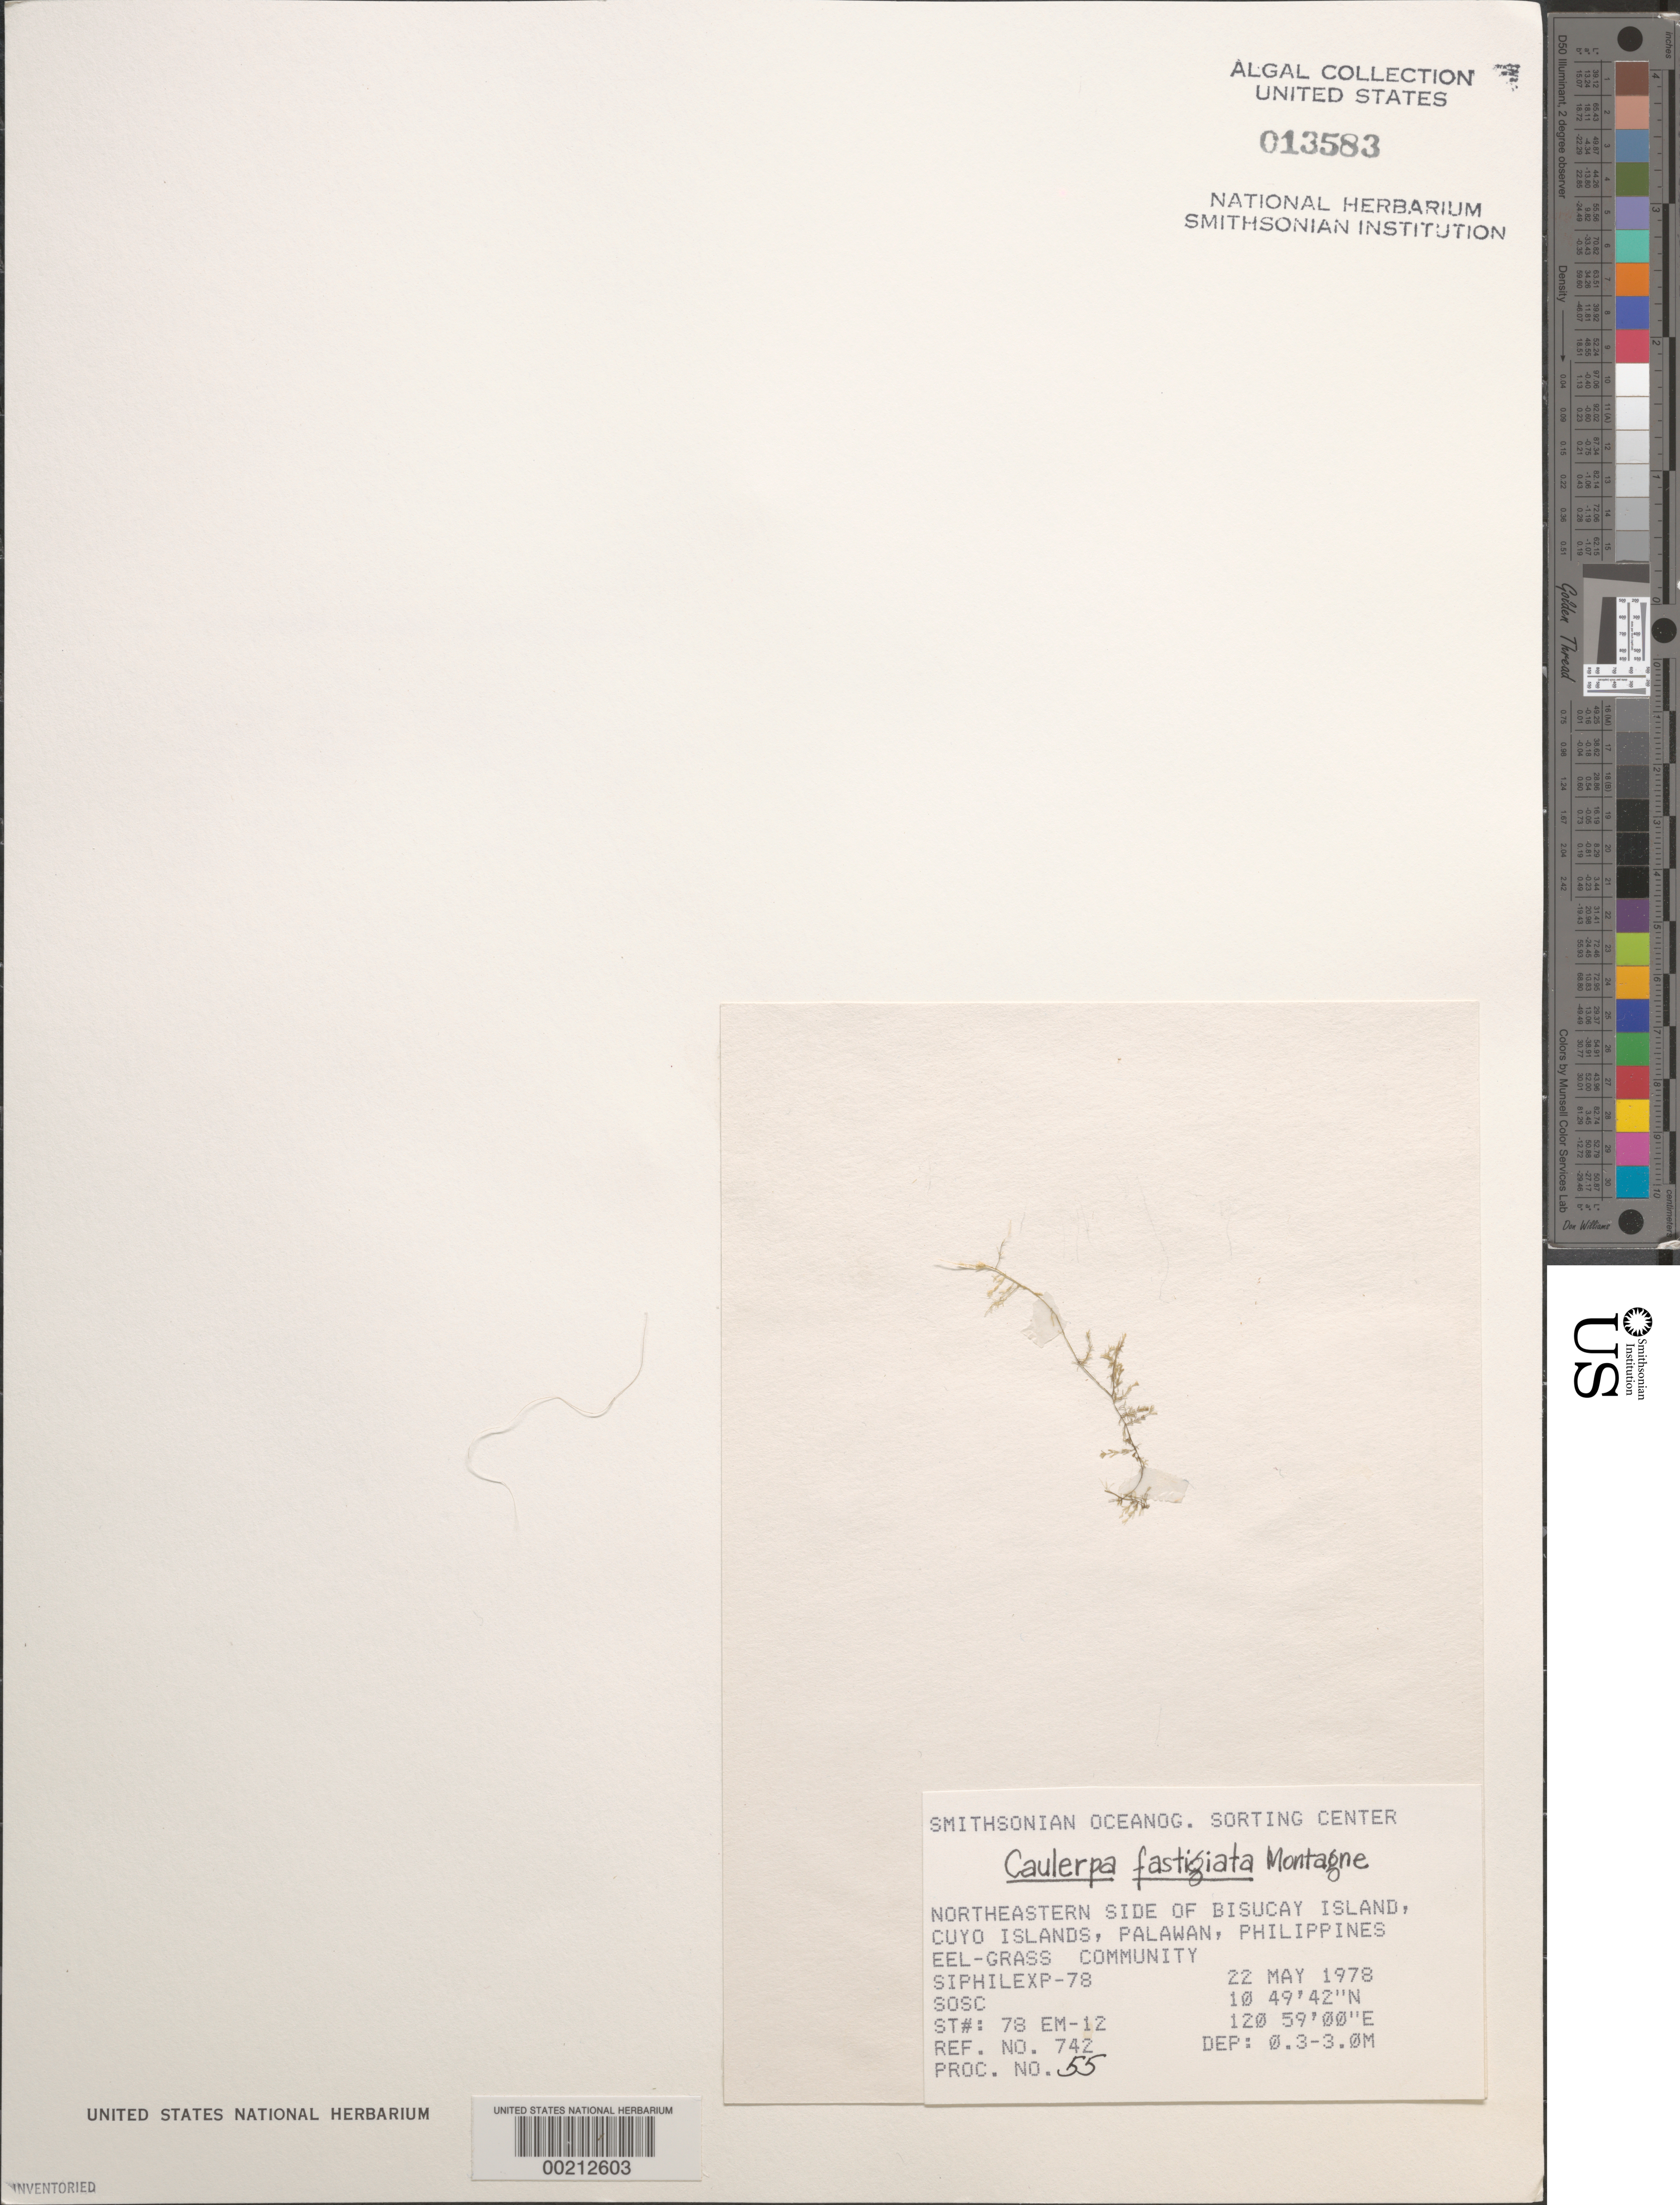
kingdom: Plantae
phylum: Chlorophyta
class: Ulvophyceae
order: Bryopsidales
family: Caulerpaceae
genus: Caulerpa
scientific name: Caulerpa fastigiata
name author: Mont.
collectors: SOSC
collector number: Station 78 Em-12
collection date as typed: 22 May 1978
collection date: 1978-05-22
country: Philippines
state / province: Mimaropa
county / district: Palawan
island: Bisucay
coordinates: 10 49' 42" N, 120 59' 00" E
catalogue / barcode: US 13583